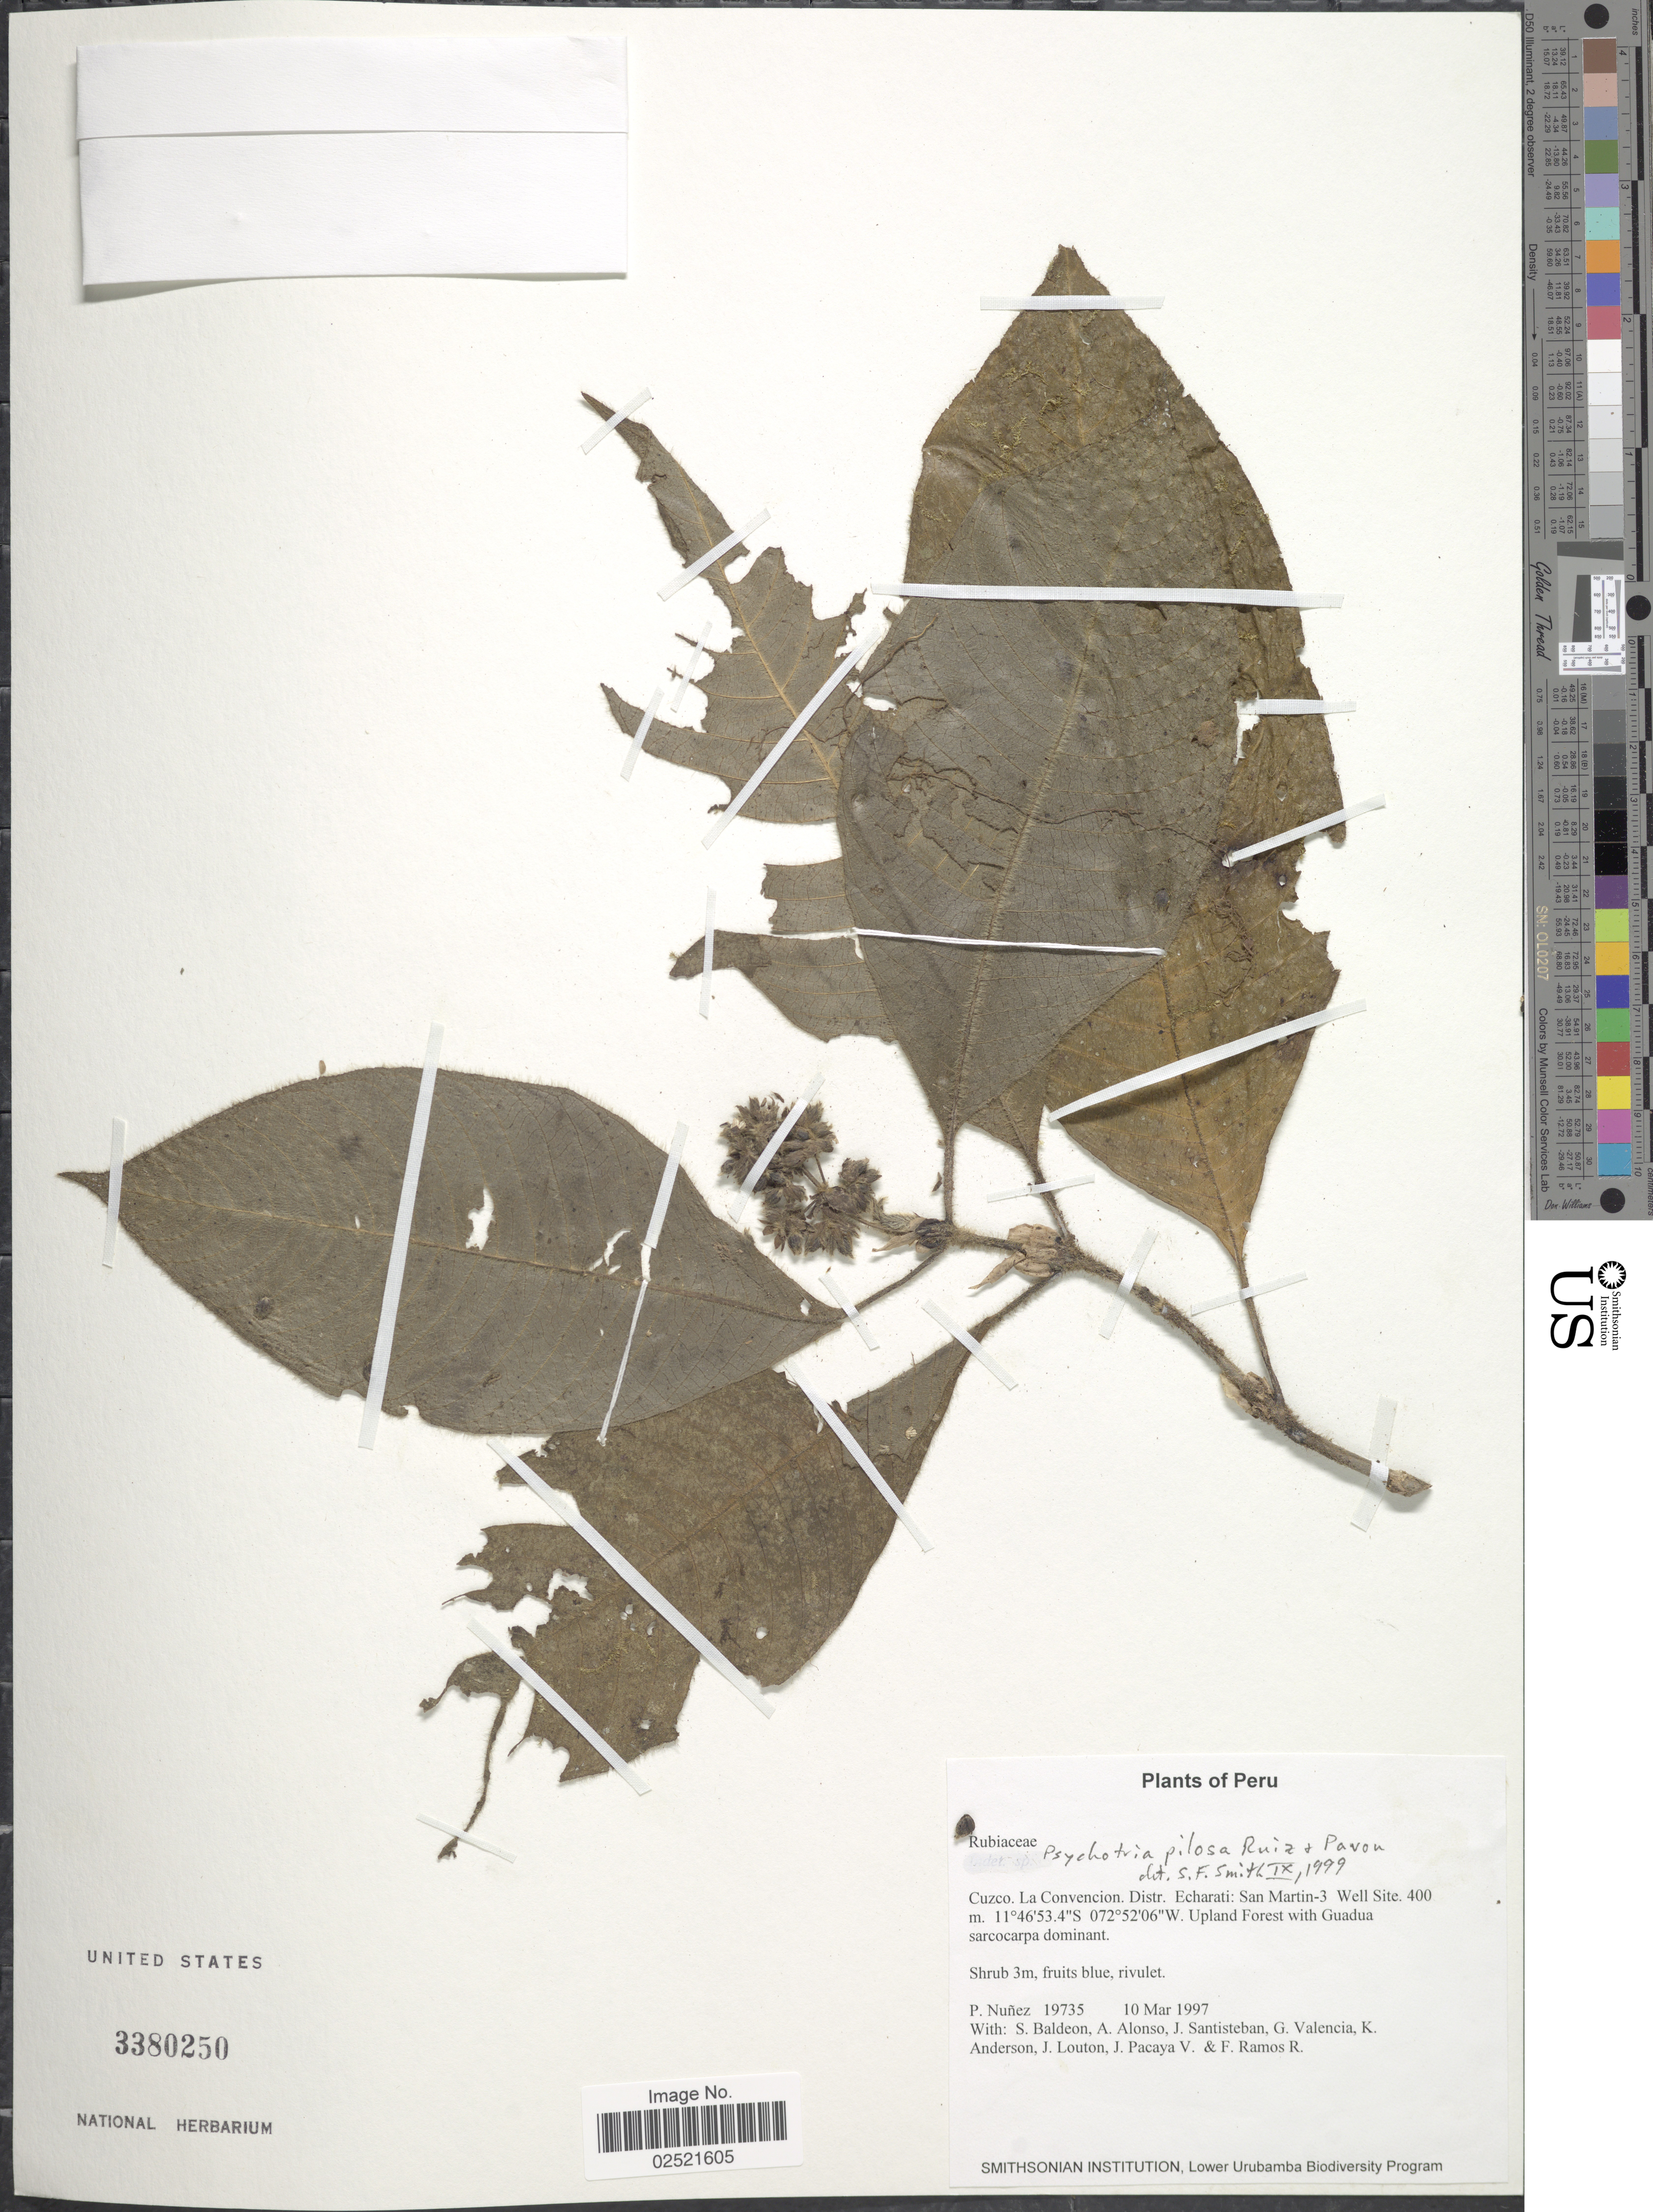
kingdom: Plantae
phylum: Tracheophyta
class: Magnoliopsida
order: Gentianales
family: Rubiaceae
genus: Psychotria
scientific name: Psychotria pilosa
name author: Ruiz & Pav.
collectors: P. Nuñez V., S. Baldeon, A. Alonso, J. Santisteban & et al.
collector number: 19735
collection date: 1997-03-10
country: Peru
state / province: Cusco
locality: La Convencion, Distr. Echarati, San Martin-3 Well Site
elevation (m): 400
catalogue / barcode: US 3380250